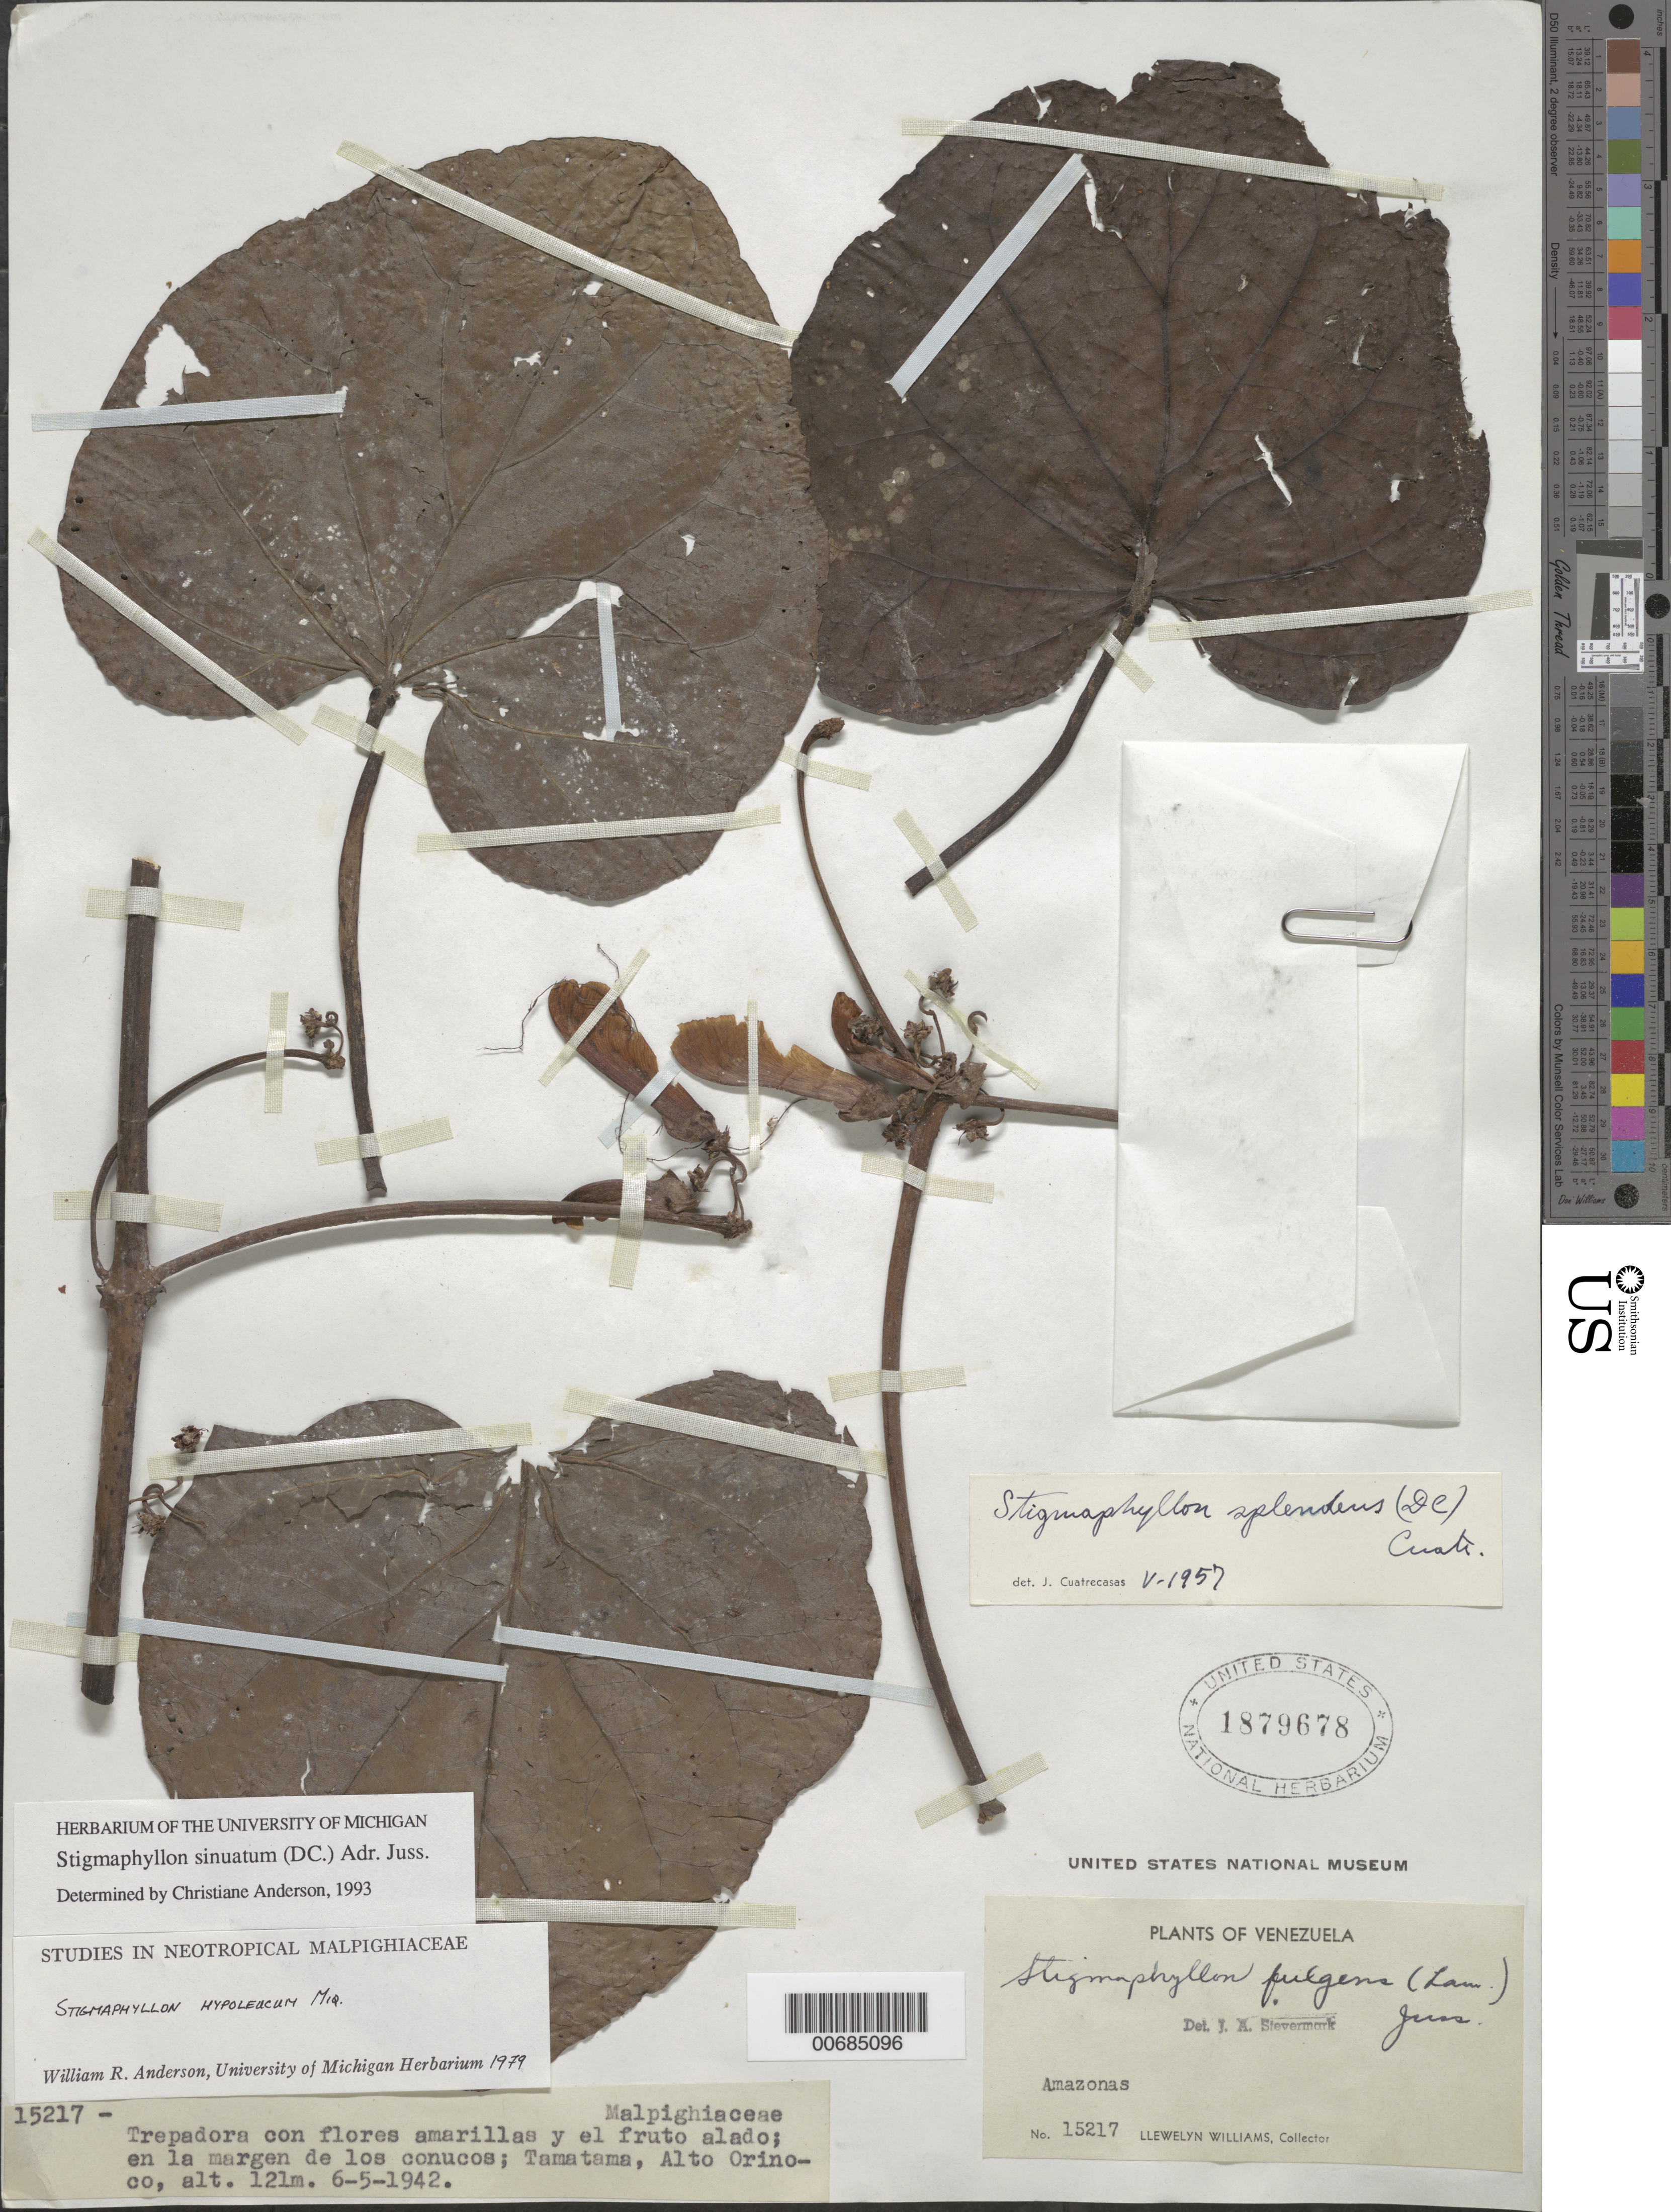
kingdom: Plantae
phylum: Tracheophyta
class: Magnoliopsida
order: Malpighiales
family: Malpighiaceae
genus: Stigmaphyllon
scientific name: Stigmaphyllon sinuatum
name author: (DC.) A. Juss.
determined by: Anderson, C.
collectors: Ll. Williams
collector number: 15217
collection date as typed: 6-May-42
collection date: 1942-05-06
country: Venezuela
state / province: Amazonas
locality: Tamatama, Alto Río Orinoco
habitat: Margen de los conucos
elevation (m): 121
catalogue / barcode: US 1879678